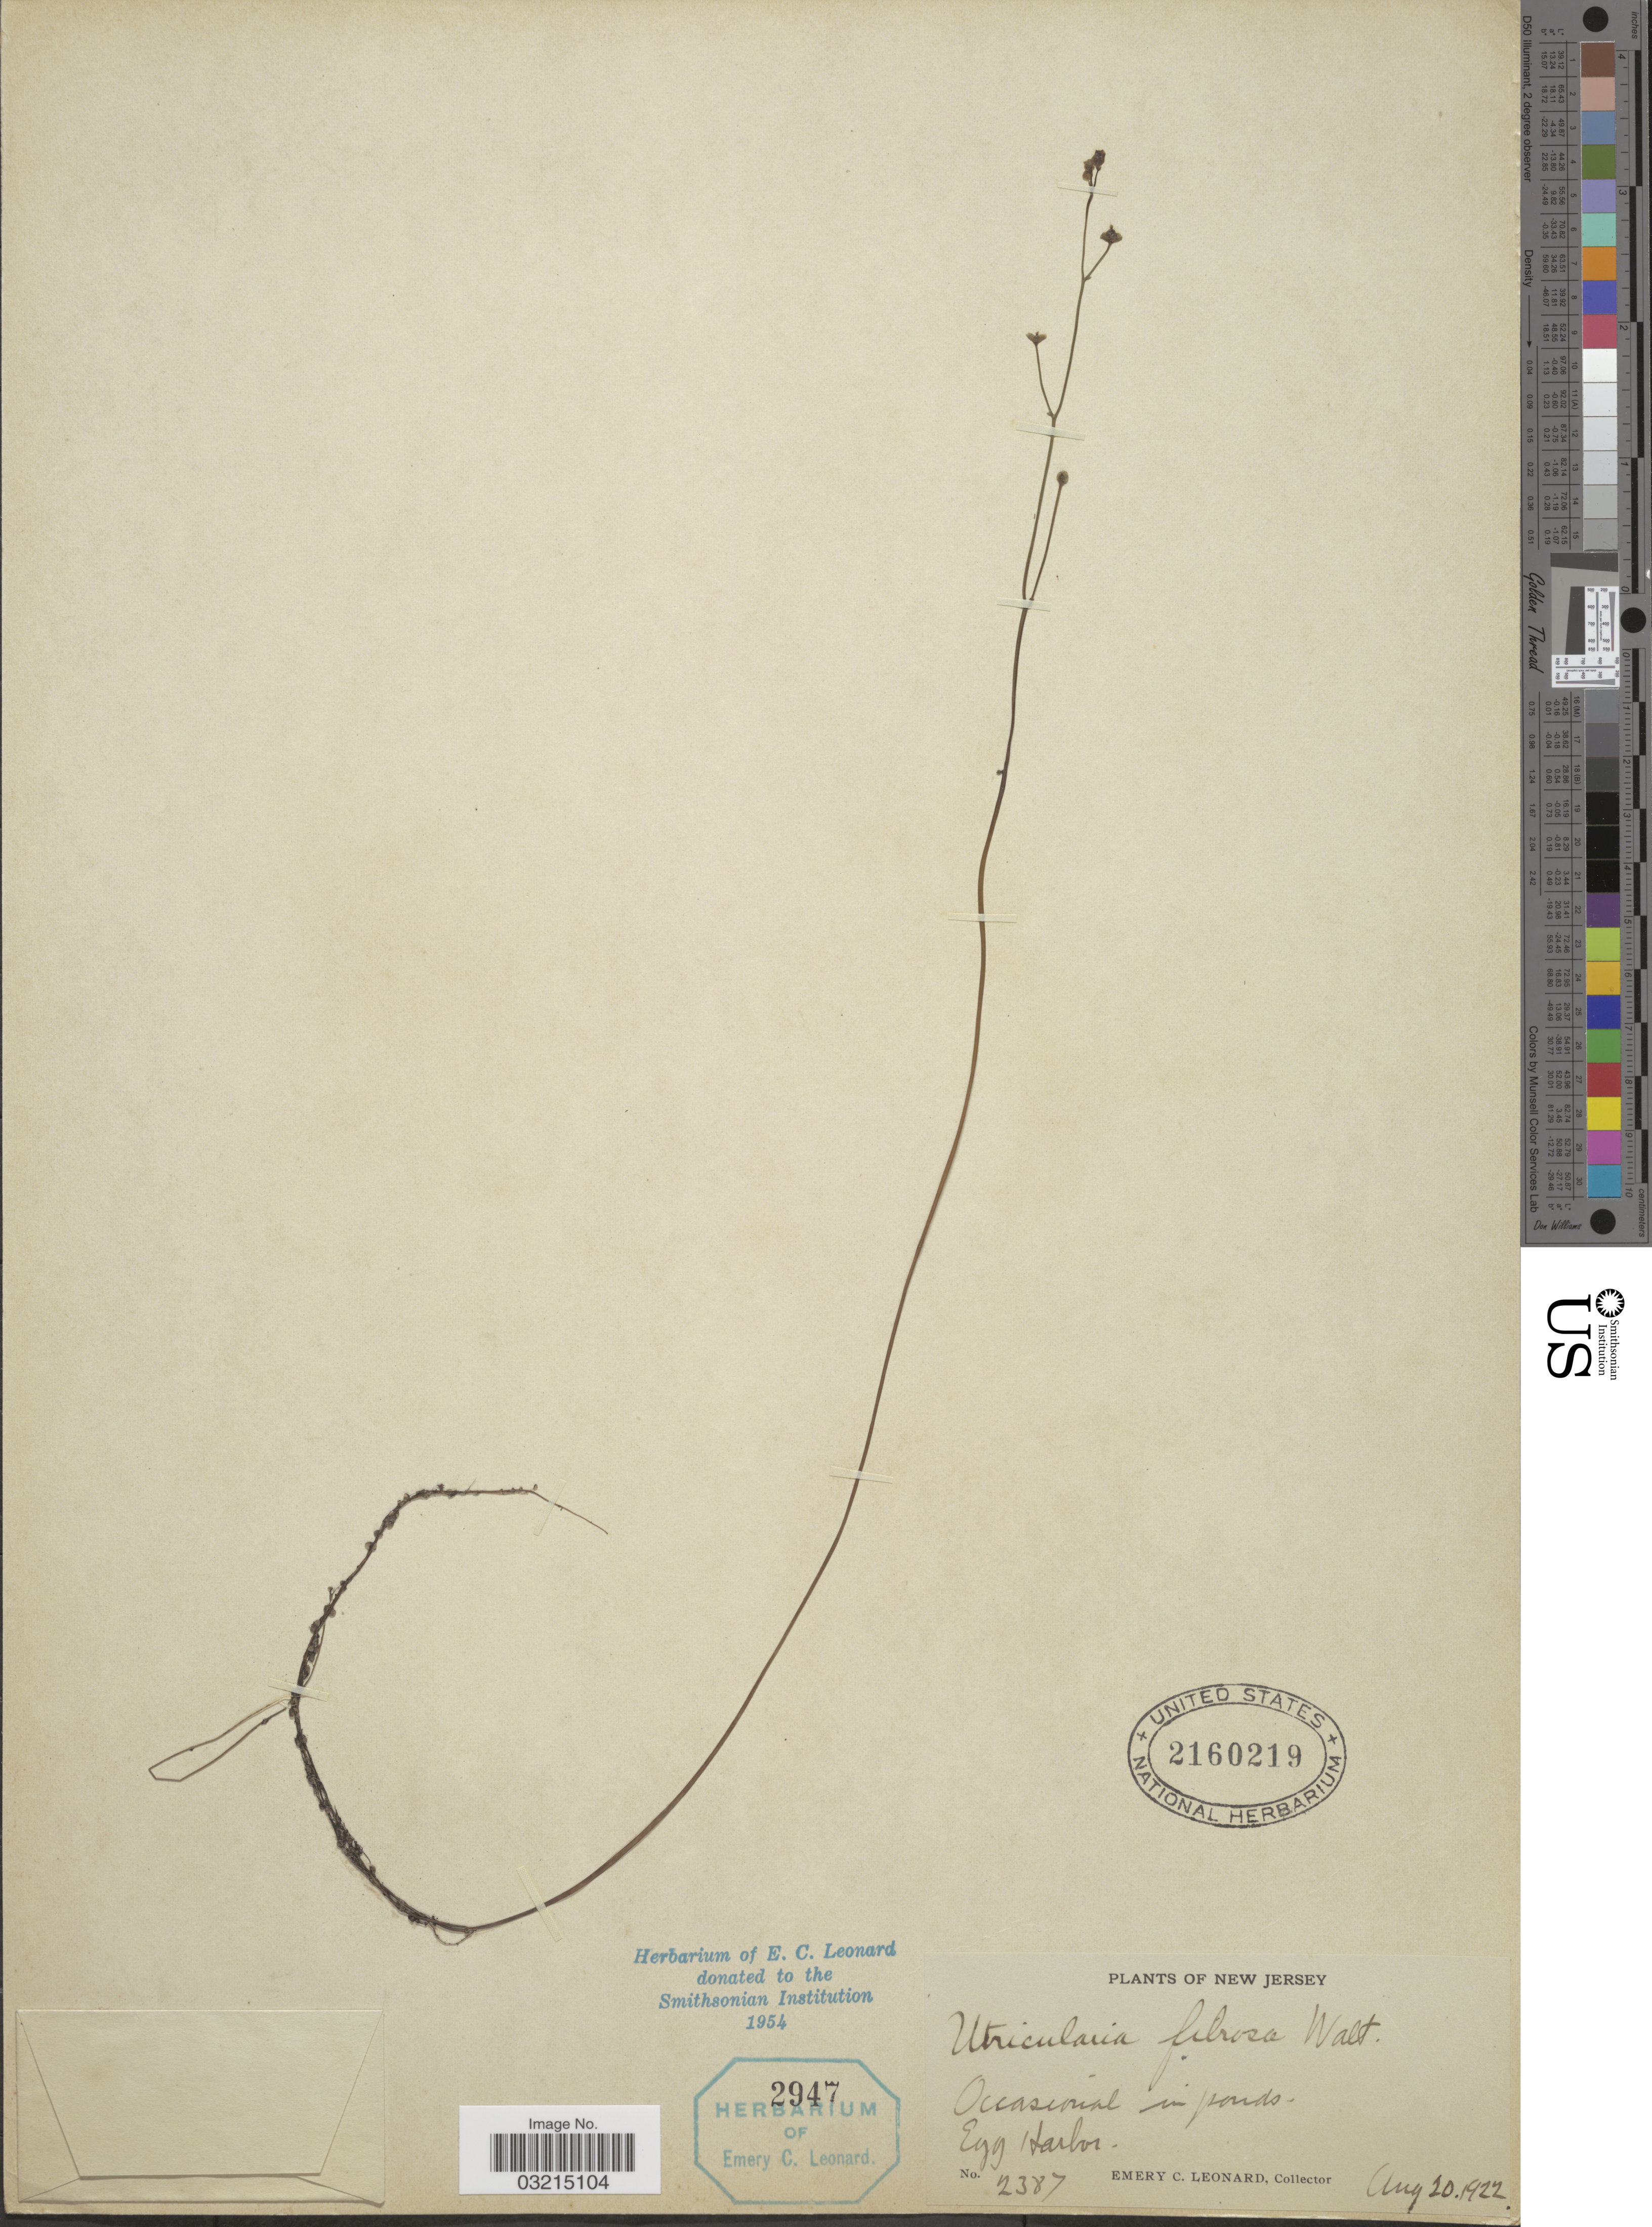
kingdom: Plantae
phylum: Tracheophyta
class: Magnoliopsida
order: Lamiales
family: Lentibulariaceae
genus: Utricularia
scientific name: Utricularia gibba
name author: L.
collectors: E. C. Leonard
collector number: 2387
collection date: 1922-08-20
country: United States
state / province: New Jersey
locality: Egg Harbor.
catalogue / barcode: US 2160219